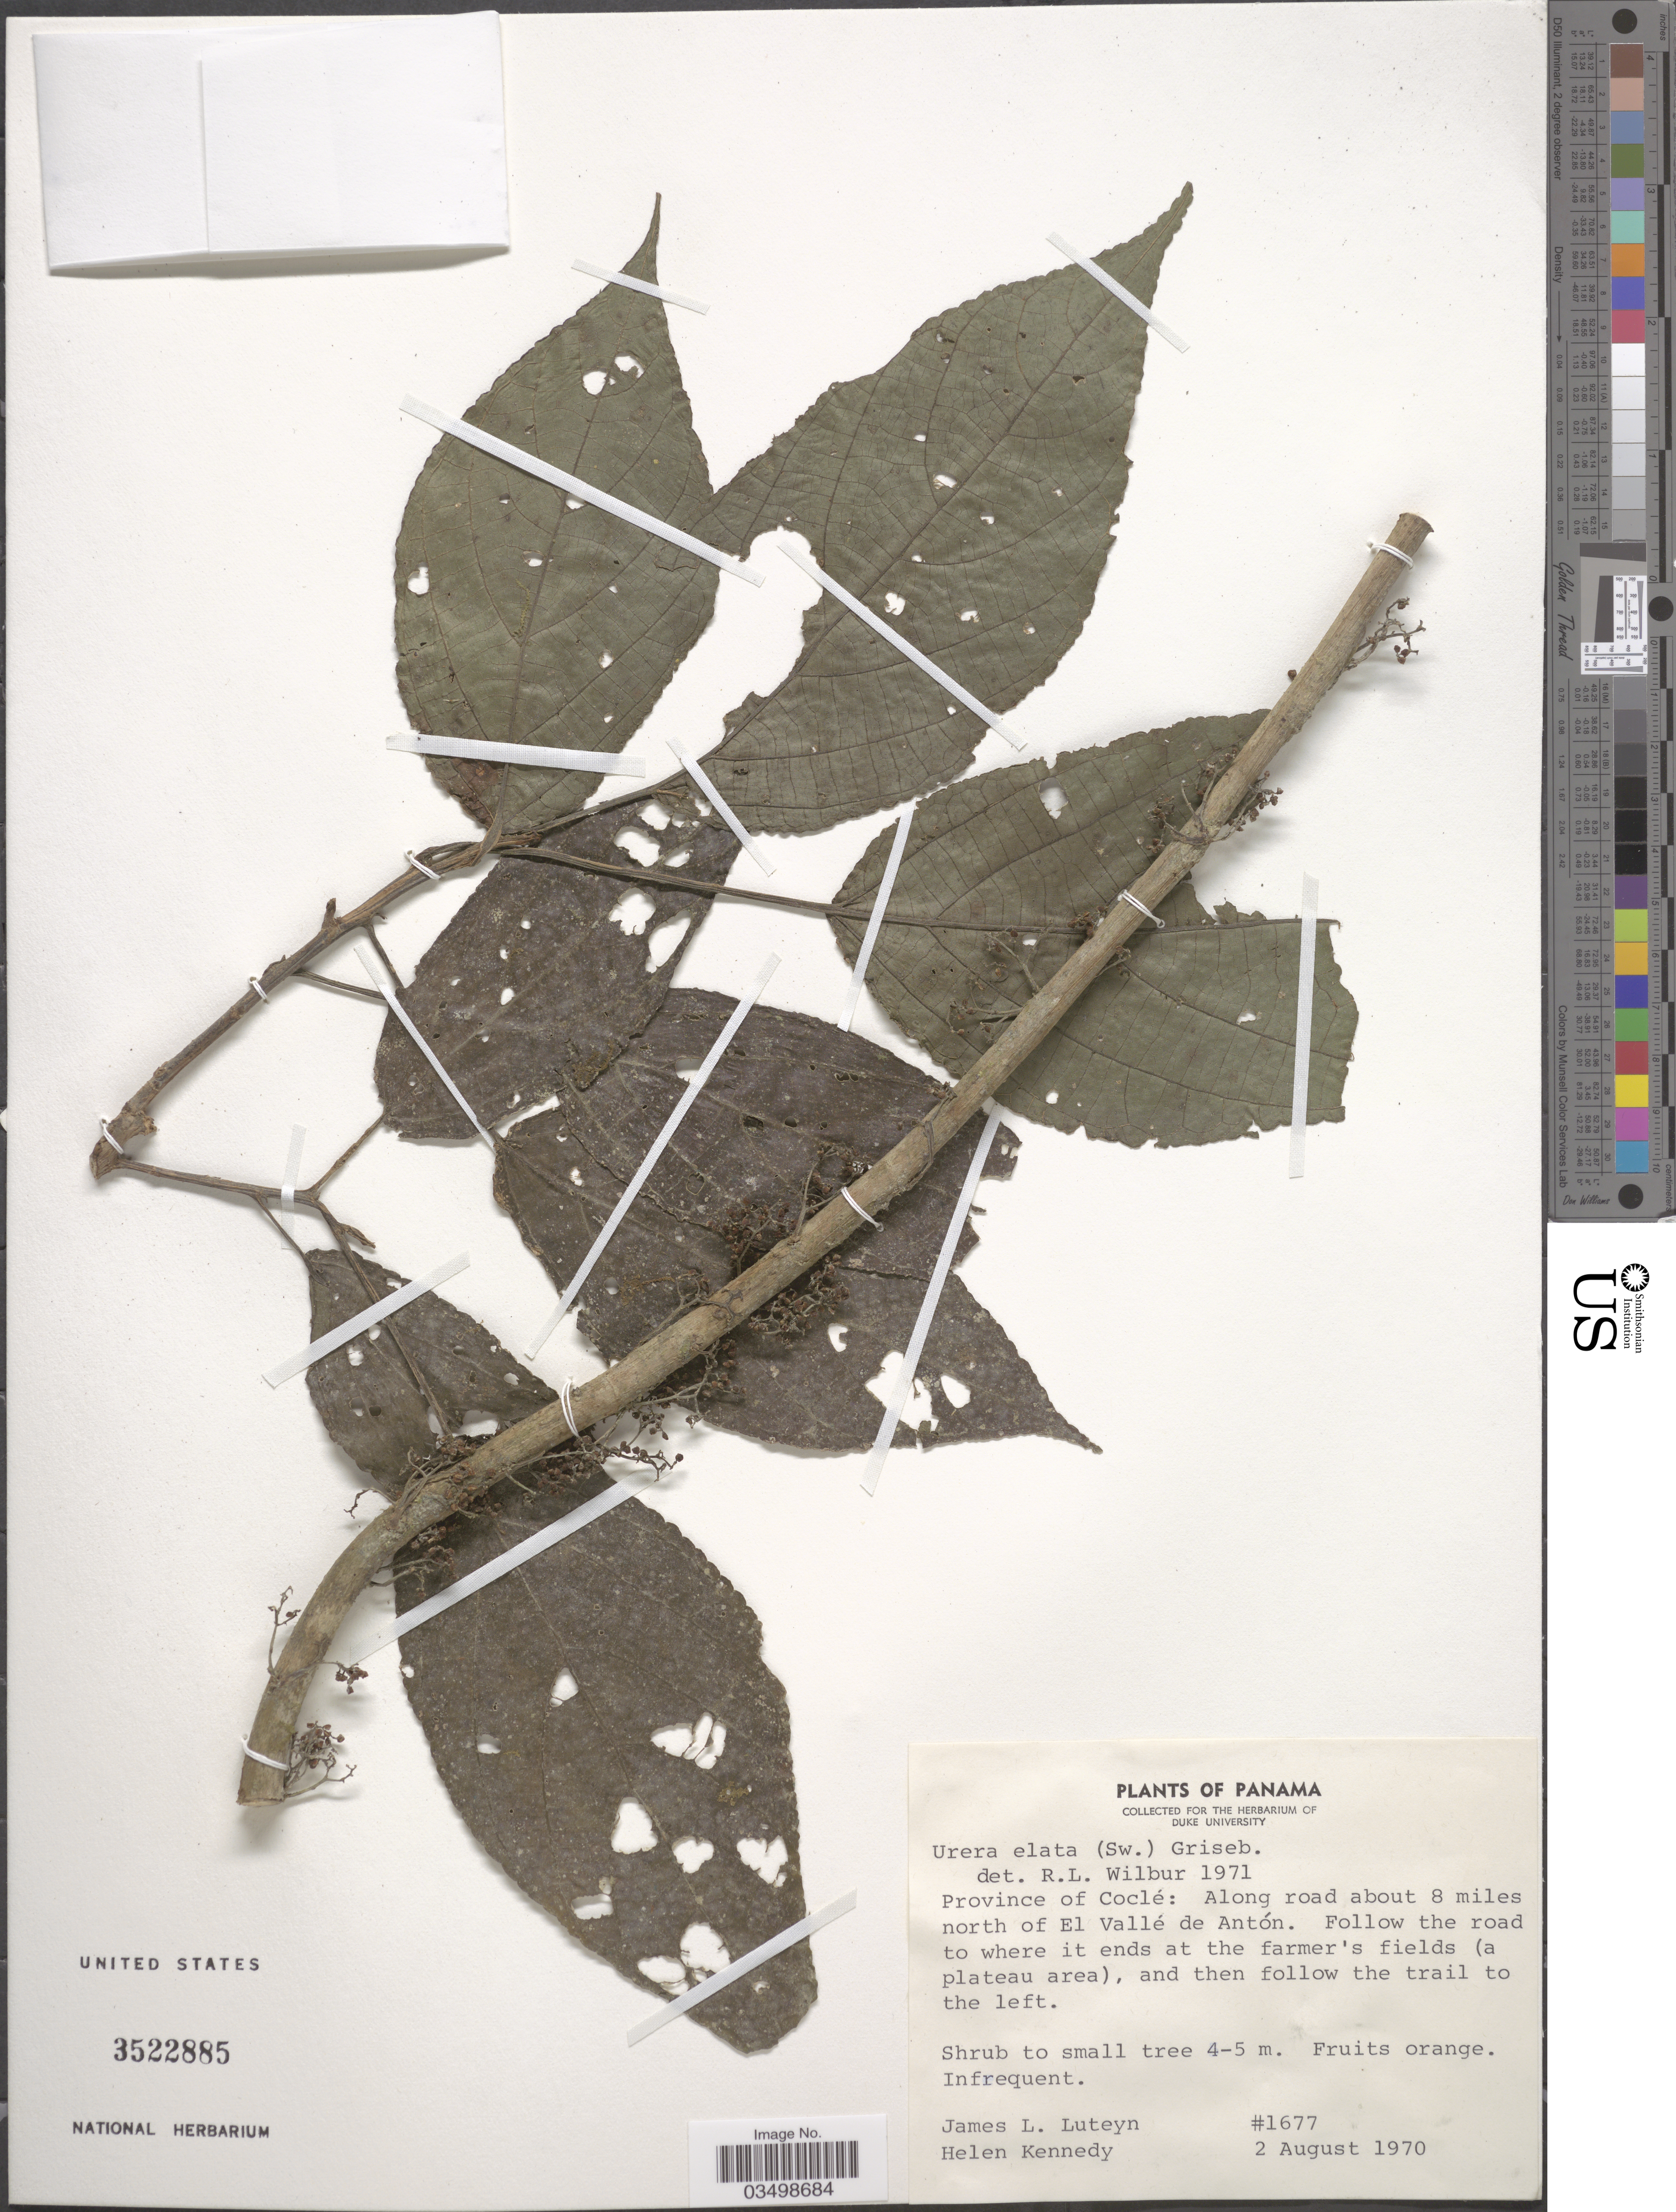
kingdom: Plantae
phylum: Tracheophyta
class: Magnoliopsida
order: Rosales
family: Urticaceae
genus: Urera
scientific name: Urera simplex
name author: Wedd.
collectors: J. L. Luteyn & H. Kennedy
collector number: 1677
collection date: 1970-08-02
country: Panama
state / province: Cocle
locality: Along road about 8 miles north of El Vallé de Antón. Follow the road to where it ends at the farmer's fields (a plateau area), and then follow the trail to the left.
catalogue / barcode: US 3522885